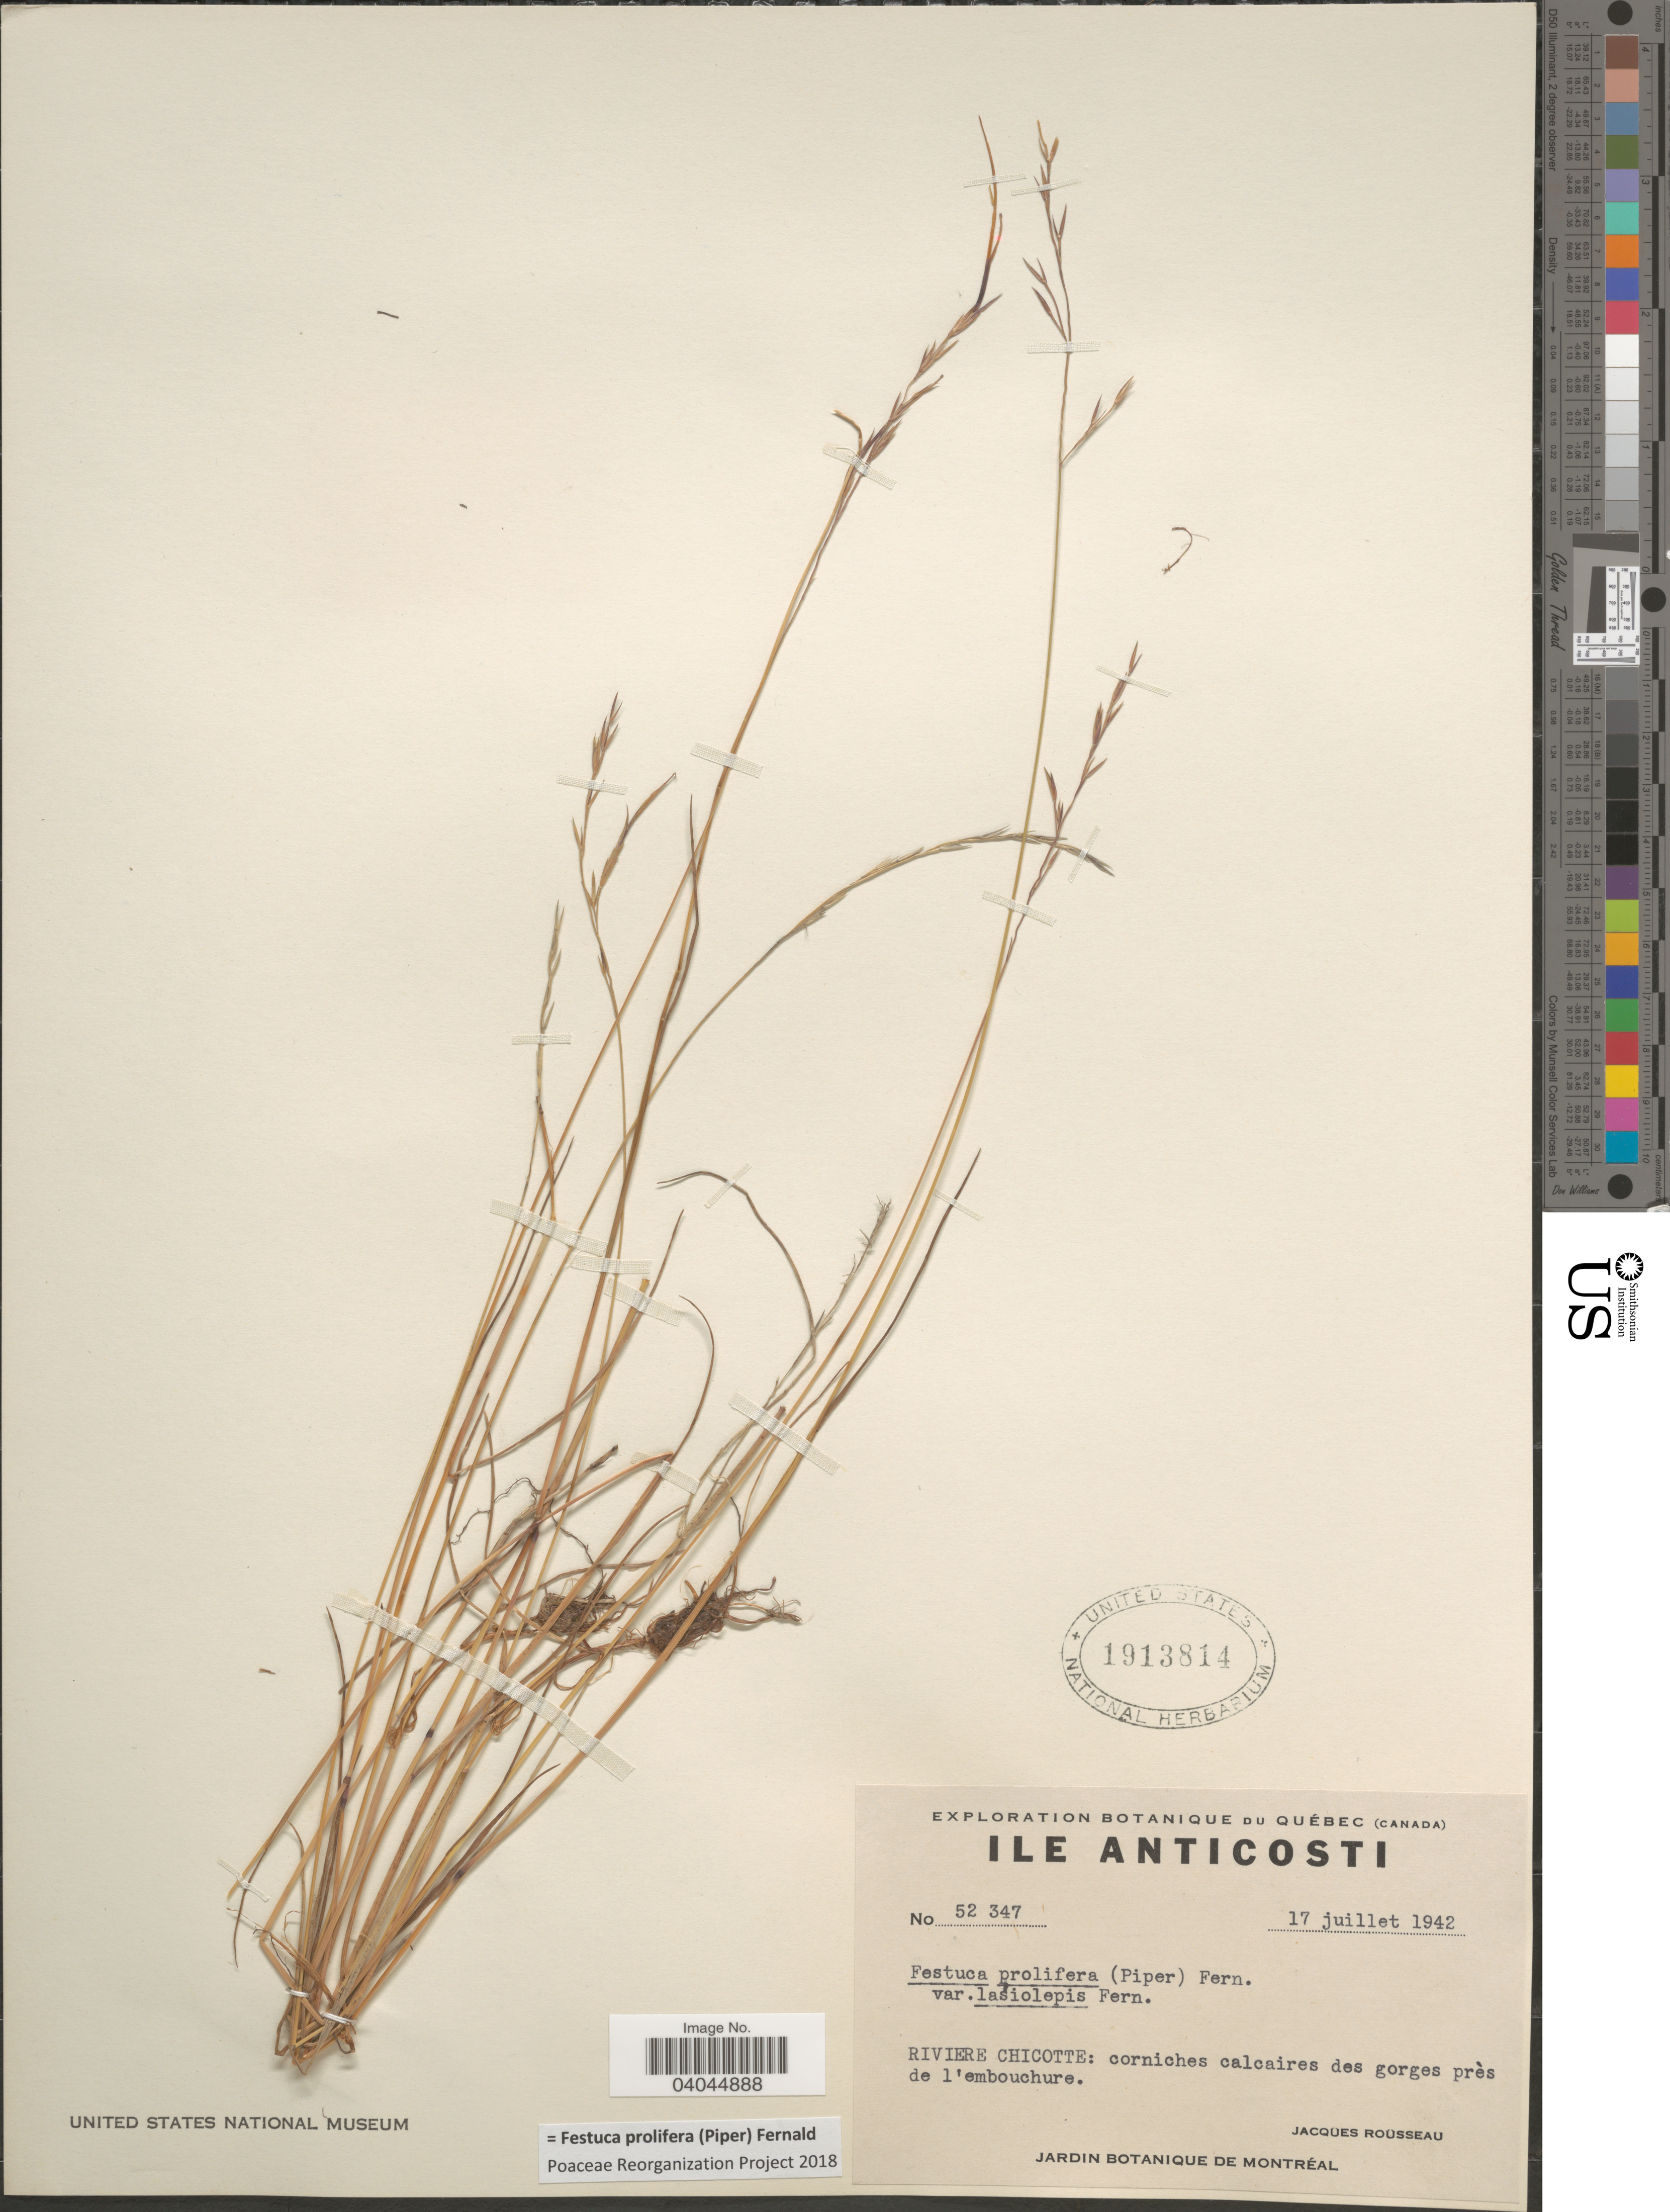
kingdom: Plantae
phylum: Tracheophyta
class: Liliopsida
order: Poales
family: Poaceae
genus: Festuca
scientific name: Festuca prolifera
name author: (Piper) Fernald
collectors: J. Rousseau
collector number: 52347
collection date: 1942-07-17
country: Canada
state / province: Quebec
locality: Ile Anticosti. Riviere Chicotte: corniches calcaires des gorges près de l'embouchure.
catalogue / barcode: US 1913814